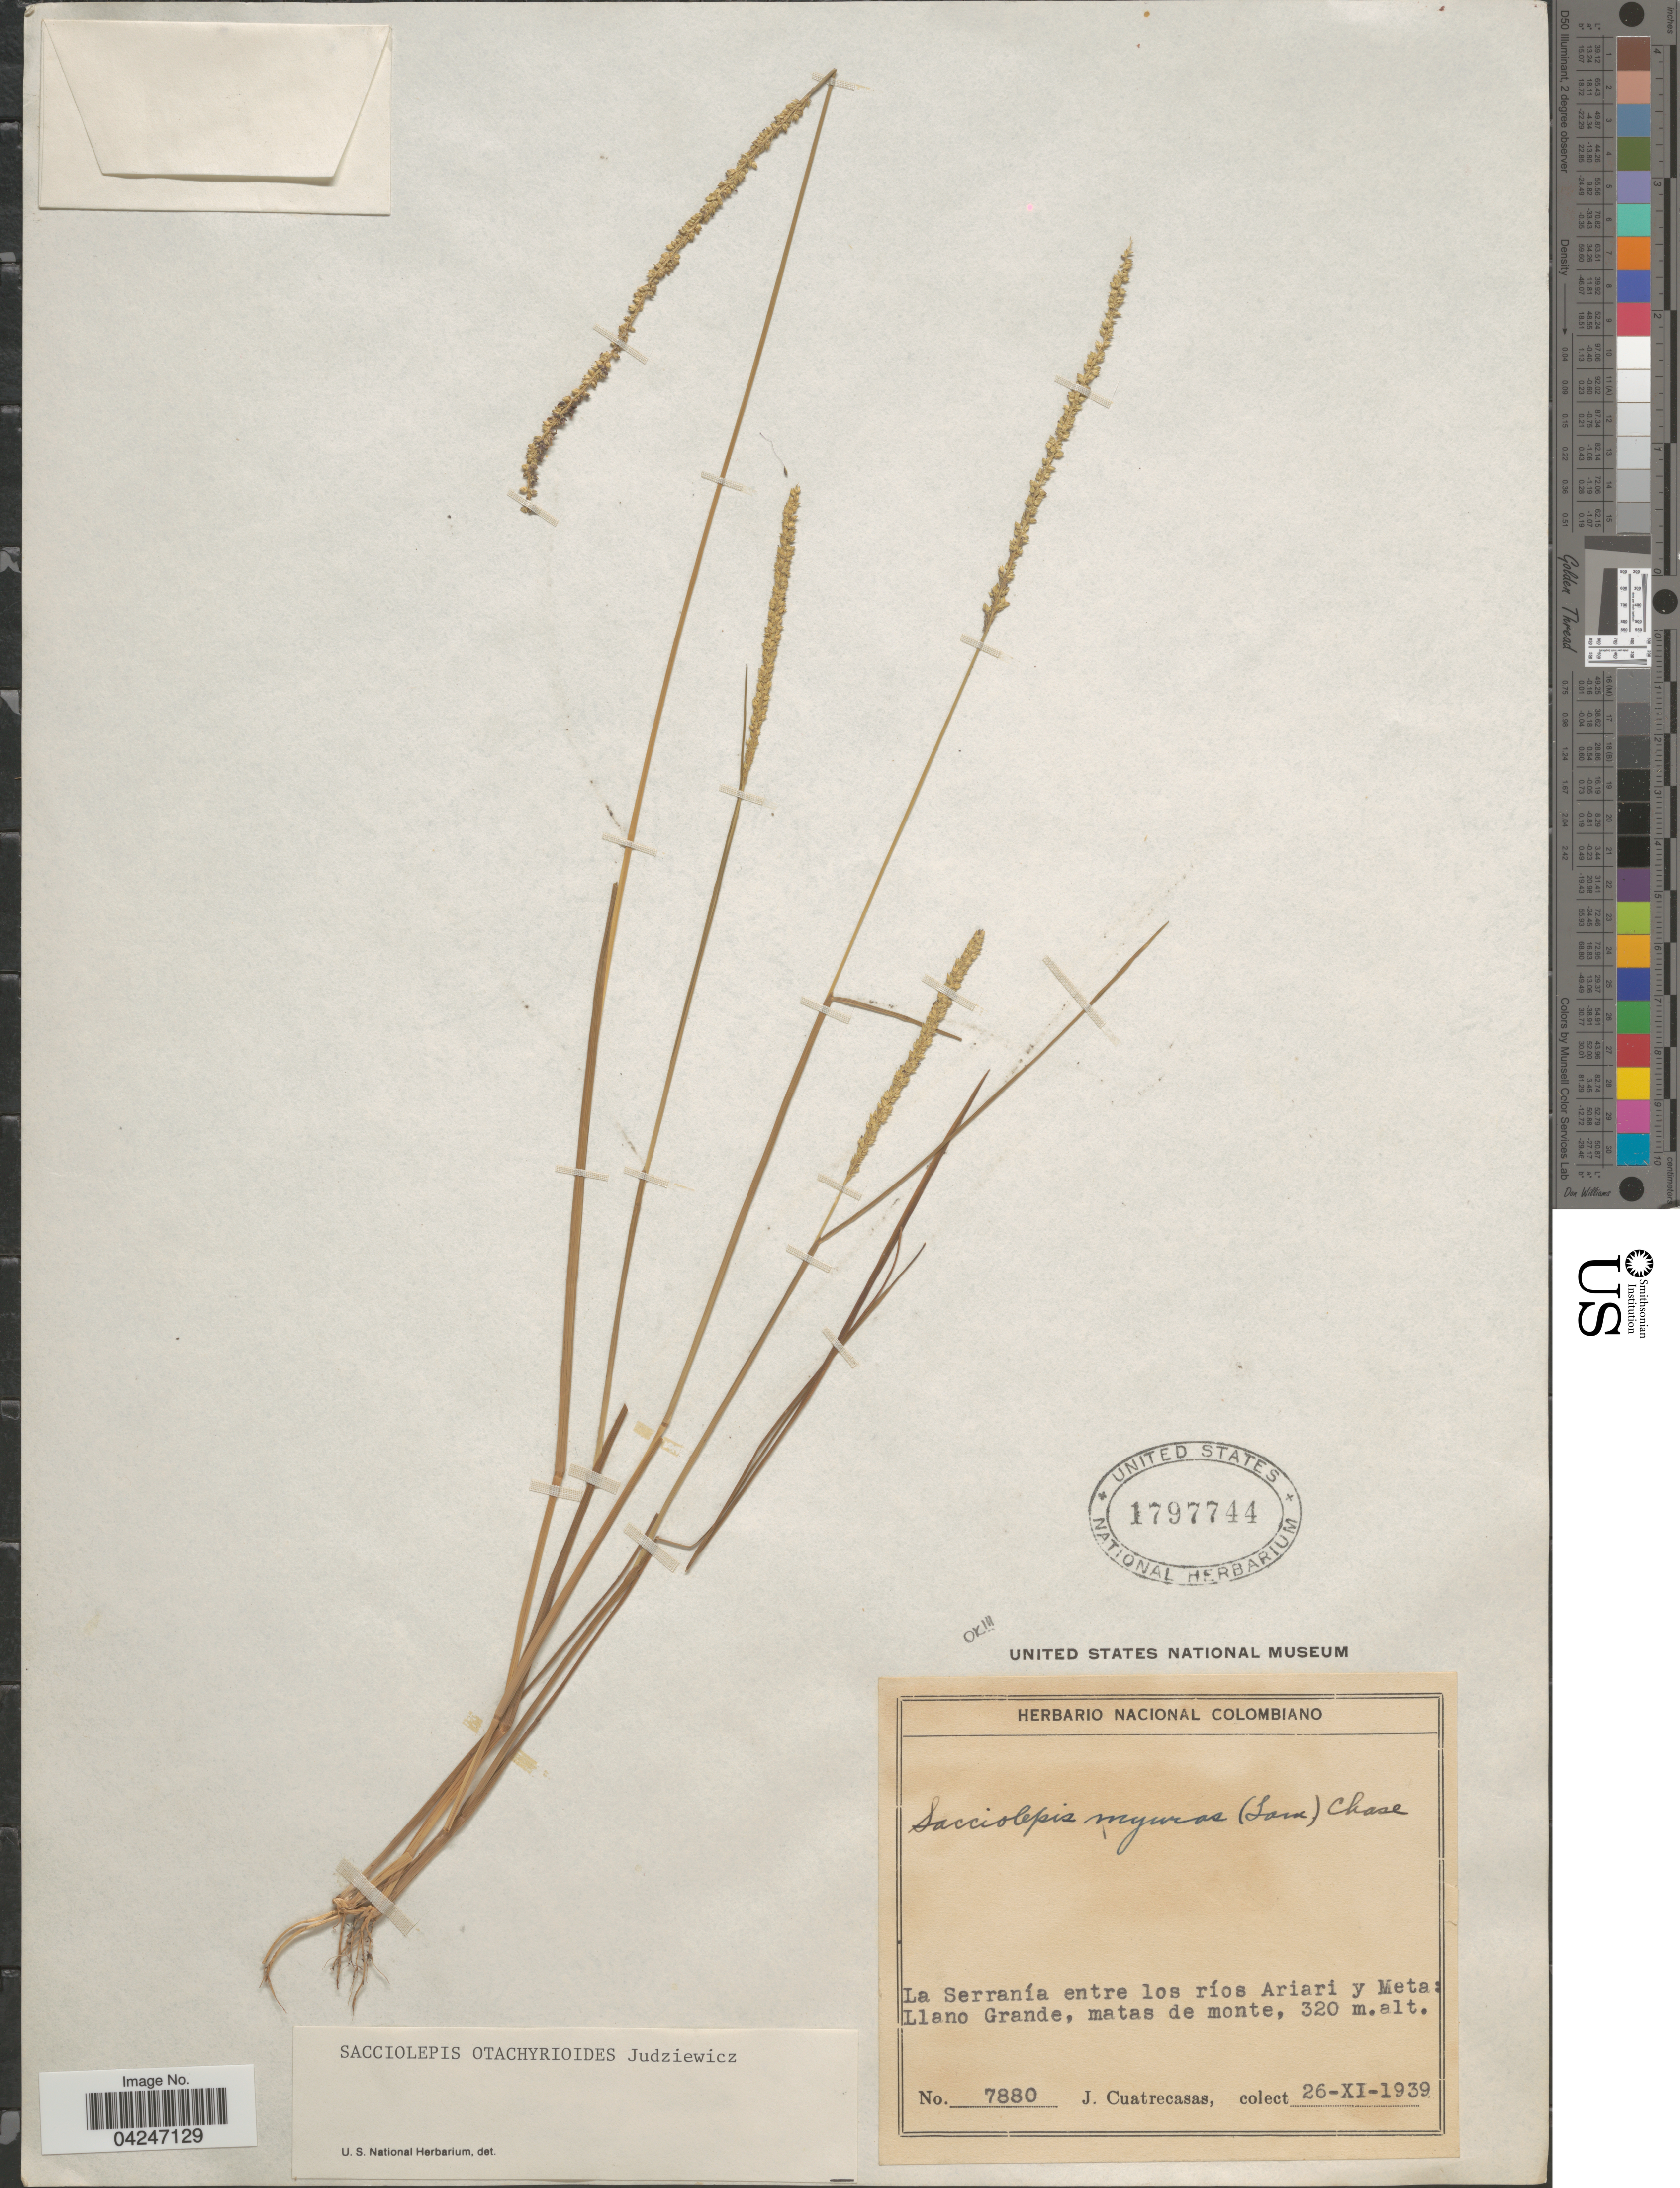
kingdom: Plantae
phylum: Tracheophyta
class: Liliopsida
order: Poales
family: Poaceae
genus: Sacciolepis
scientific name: Sacciolepis otachyrioides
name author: Judz.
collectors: J. Cuatrecasas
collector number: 7880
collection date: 1939-11-26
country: Colombia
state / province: Meta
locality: La serranía entre los ríos Ariari y Meta: Llano Grande, matas de monte.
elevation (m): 320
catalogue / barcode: US 1797744